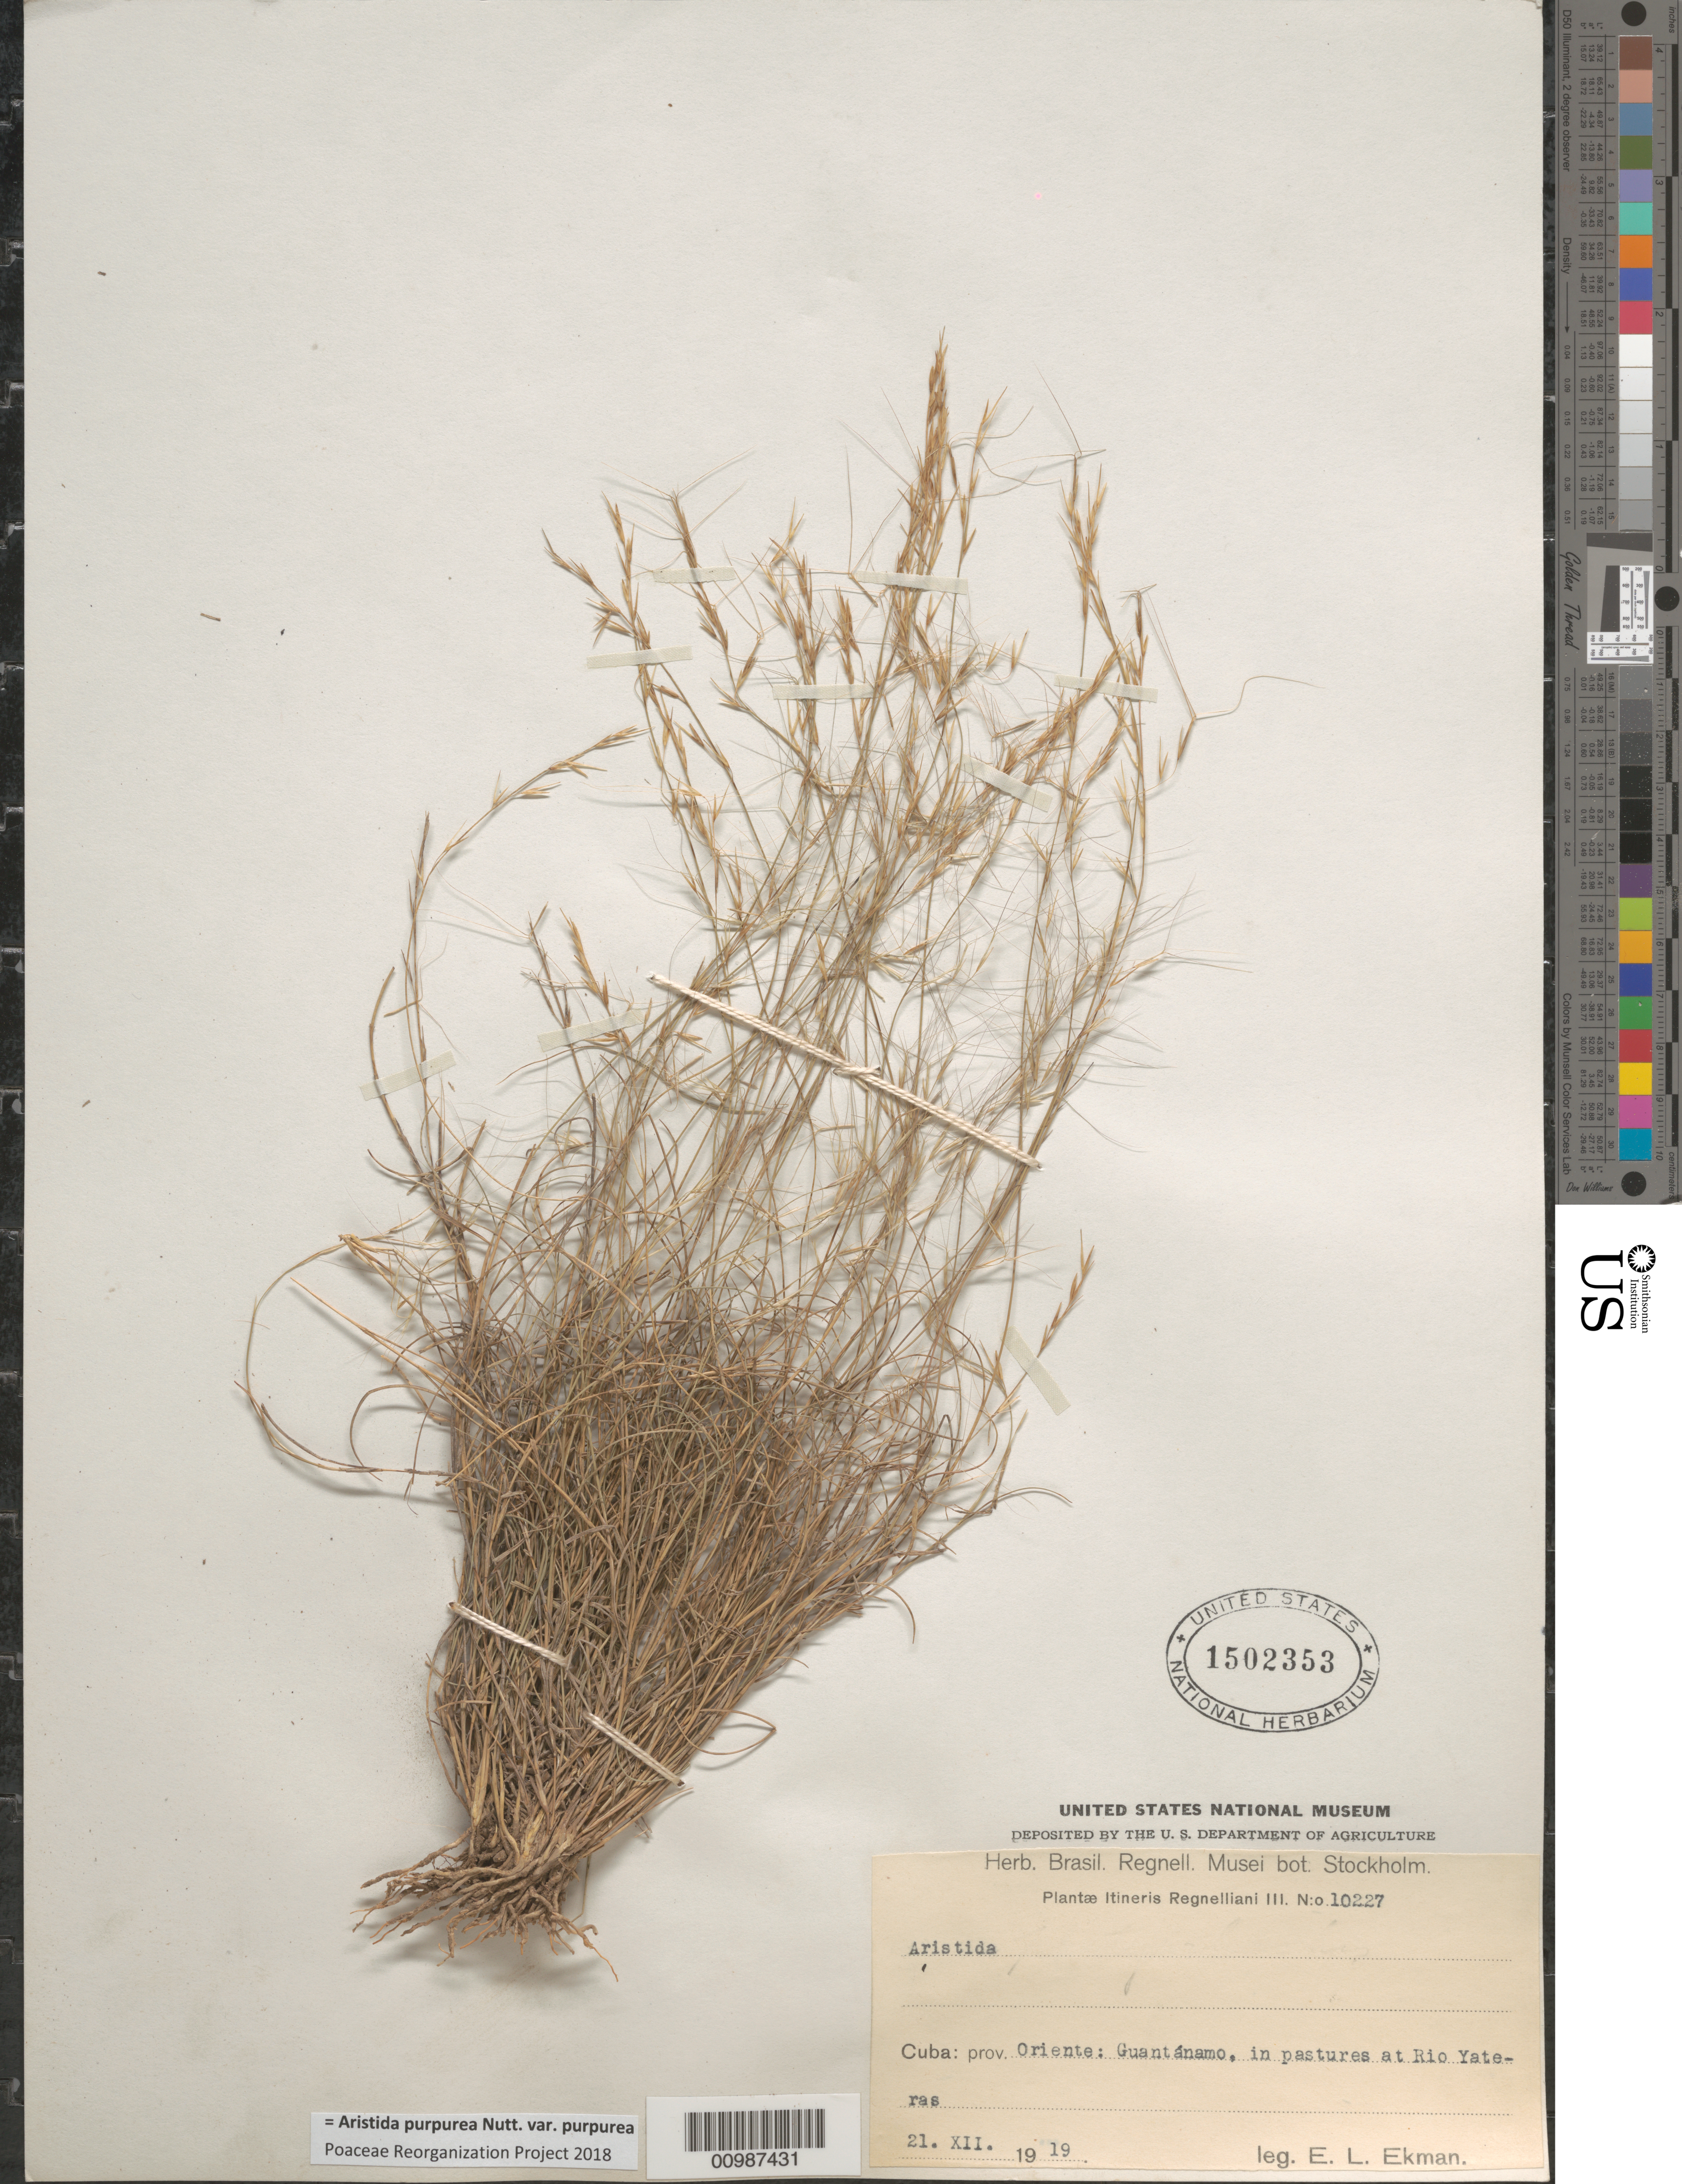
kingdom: Plantae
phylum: Tracheophyta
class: Liliopsida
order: Poales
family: Poaceae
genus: Aristida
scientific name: Aristida purpurea var. purpurea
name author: Nutt.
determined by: Poaceae Reorganization Project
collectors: E. L. Ekman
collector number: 10227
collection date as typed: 21 Dec 1919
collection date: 1919-12-21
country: Cuba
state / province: Guantánamo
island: Cuba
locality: Guantánamo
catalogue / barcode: US 1502353